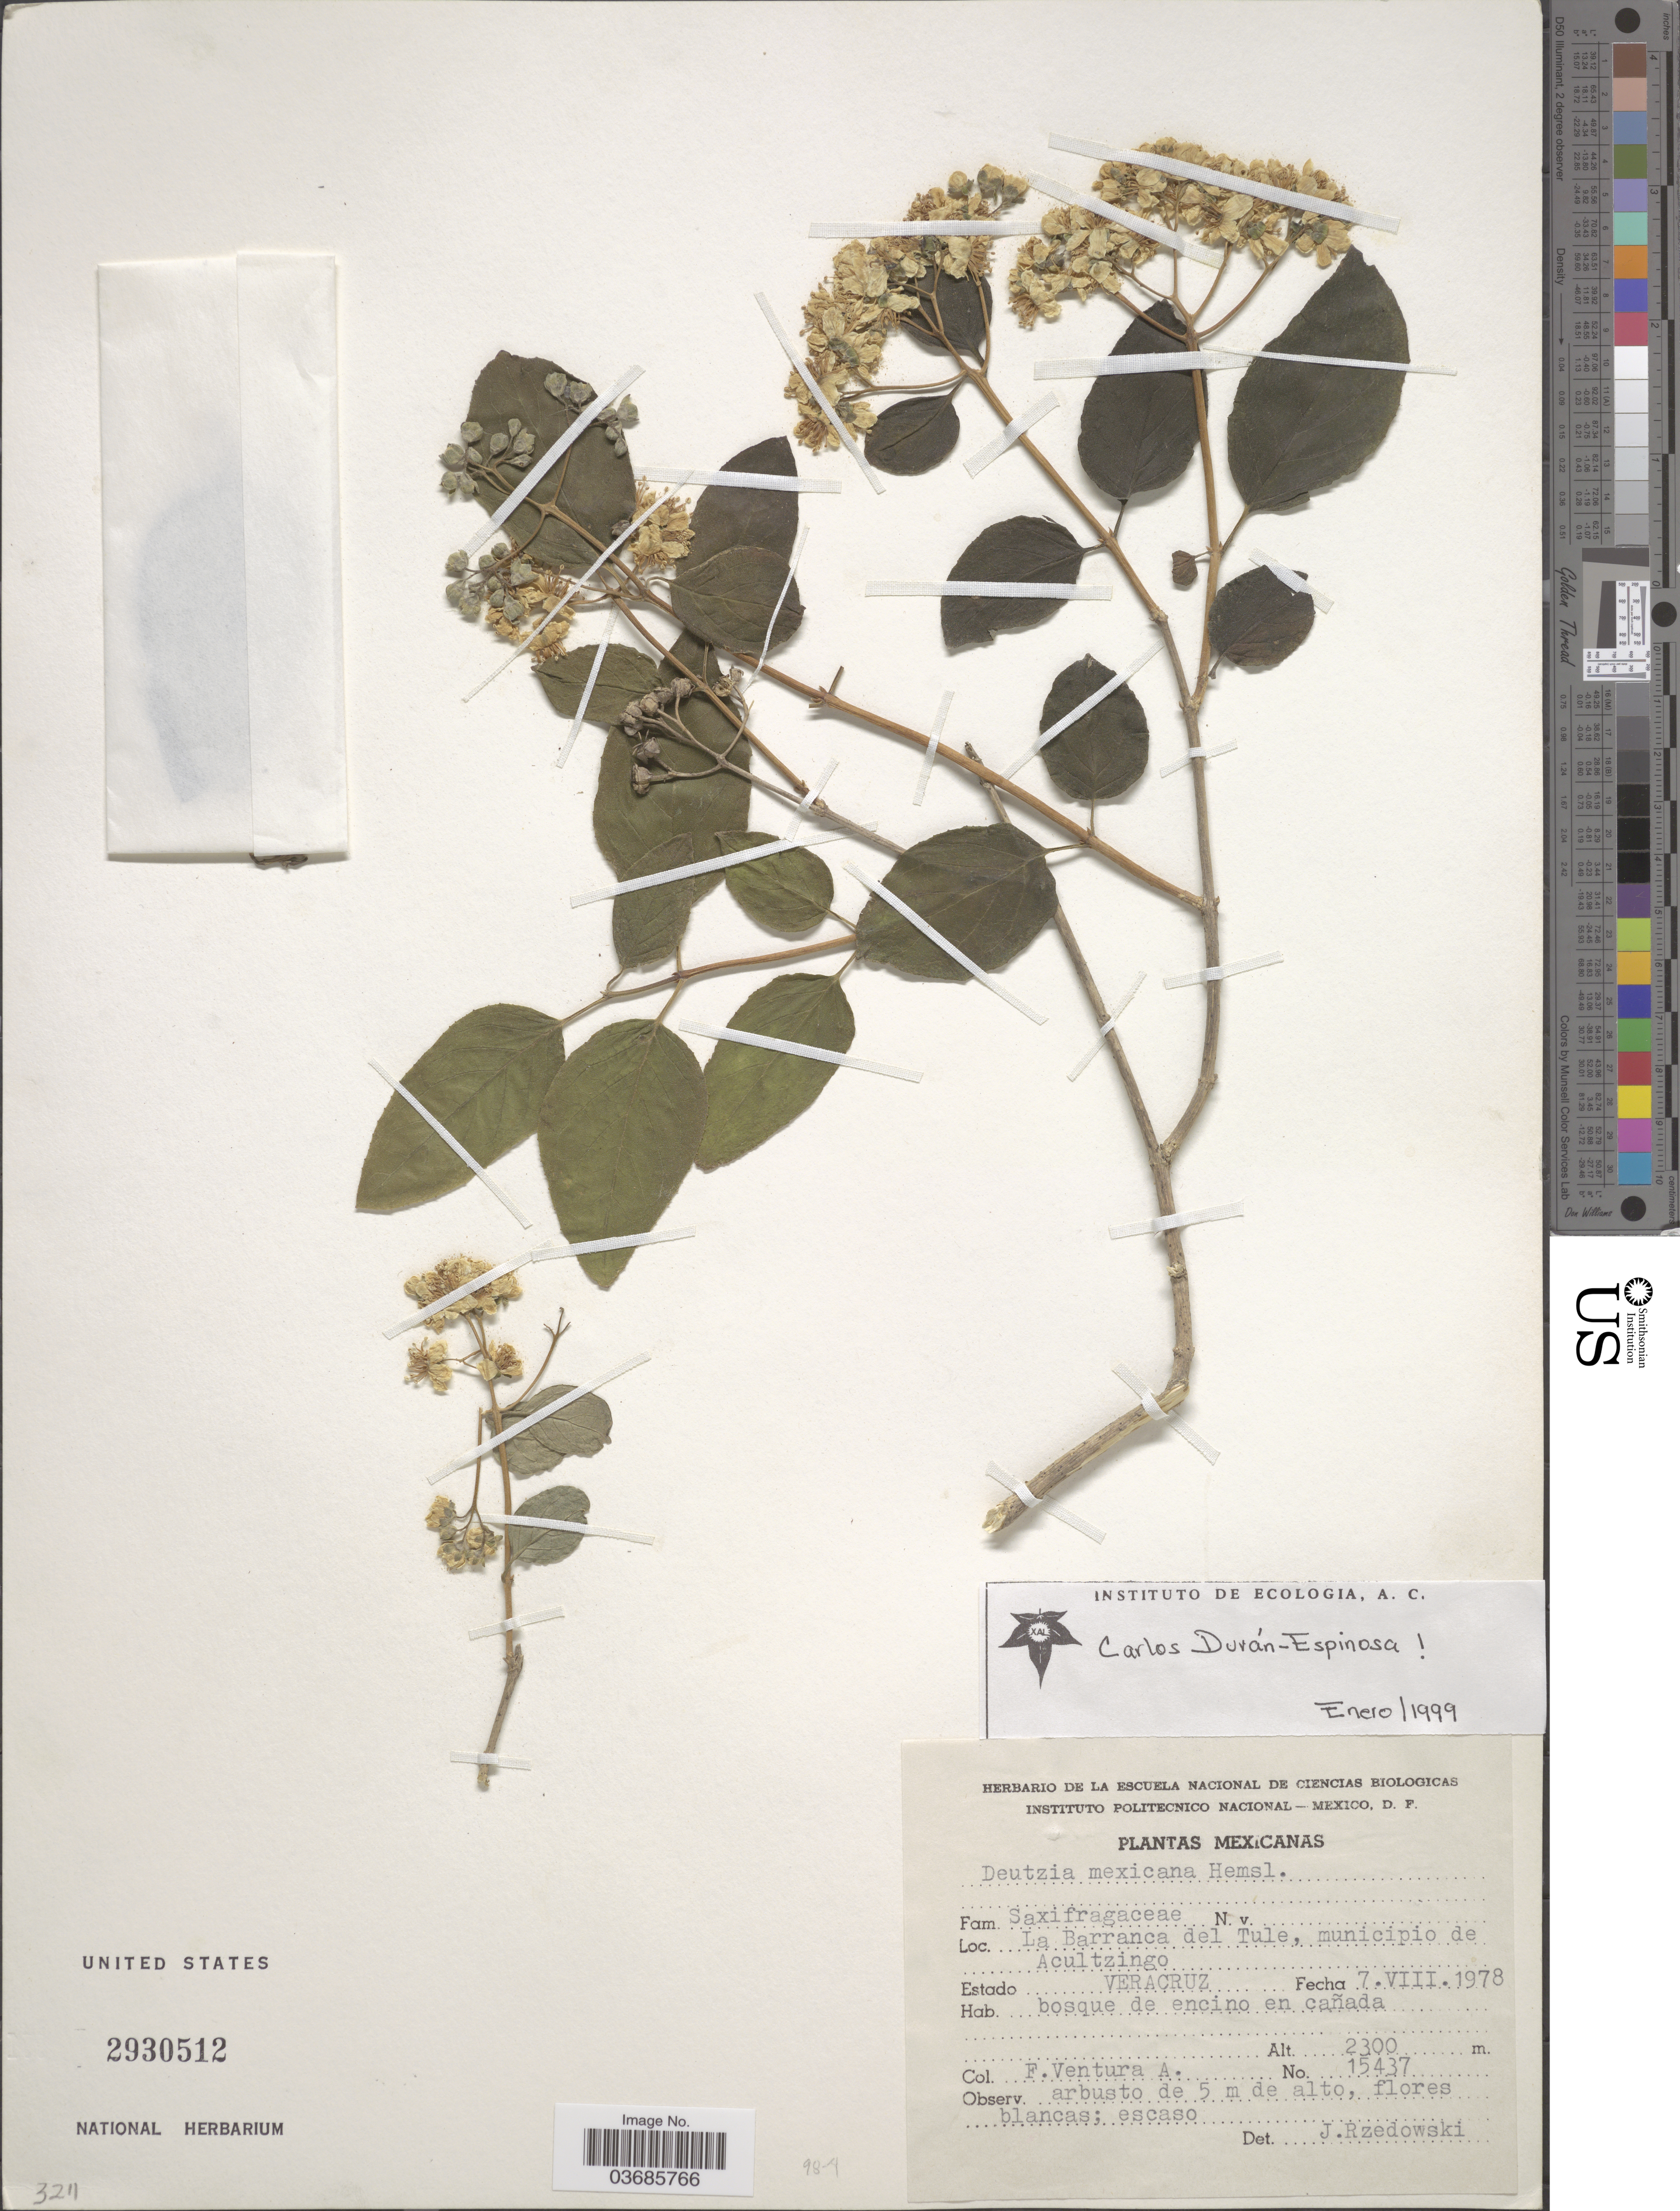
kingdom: Plantae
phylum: Tracheophyta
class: Magnoliopsida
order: Cornales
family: Hydrangeaceae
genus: Deutzia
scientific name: Deutzia mexicana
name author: Hemsl.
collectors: F. Ventura A.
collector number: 15437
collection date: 1978-08-07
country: Mexico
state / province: Veracruz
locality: La Barranca del Tule, municipio de Acultzingo.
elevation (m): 2300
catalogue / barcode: US 2930512